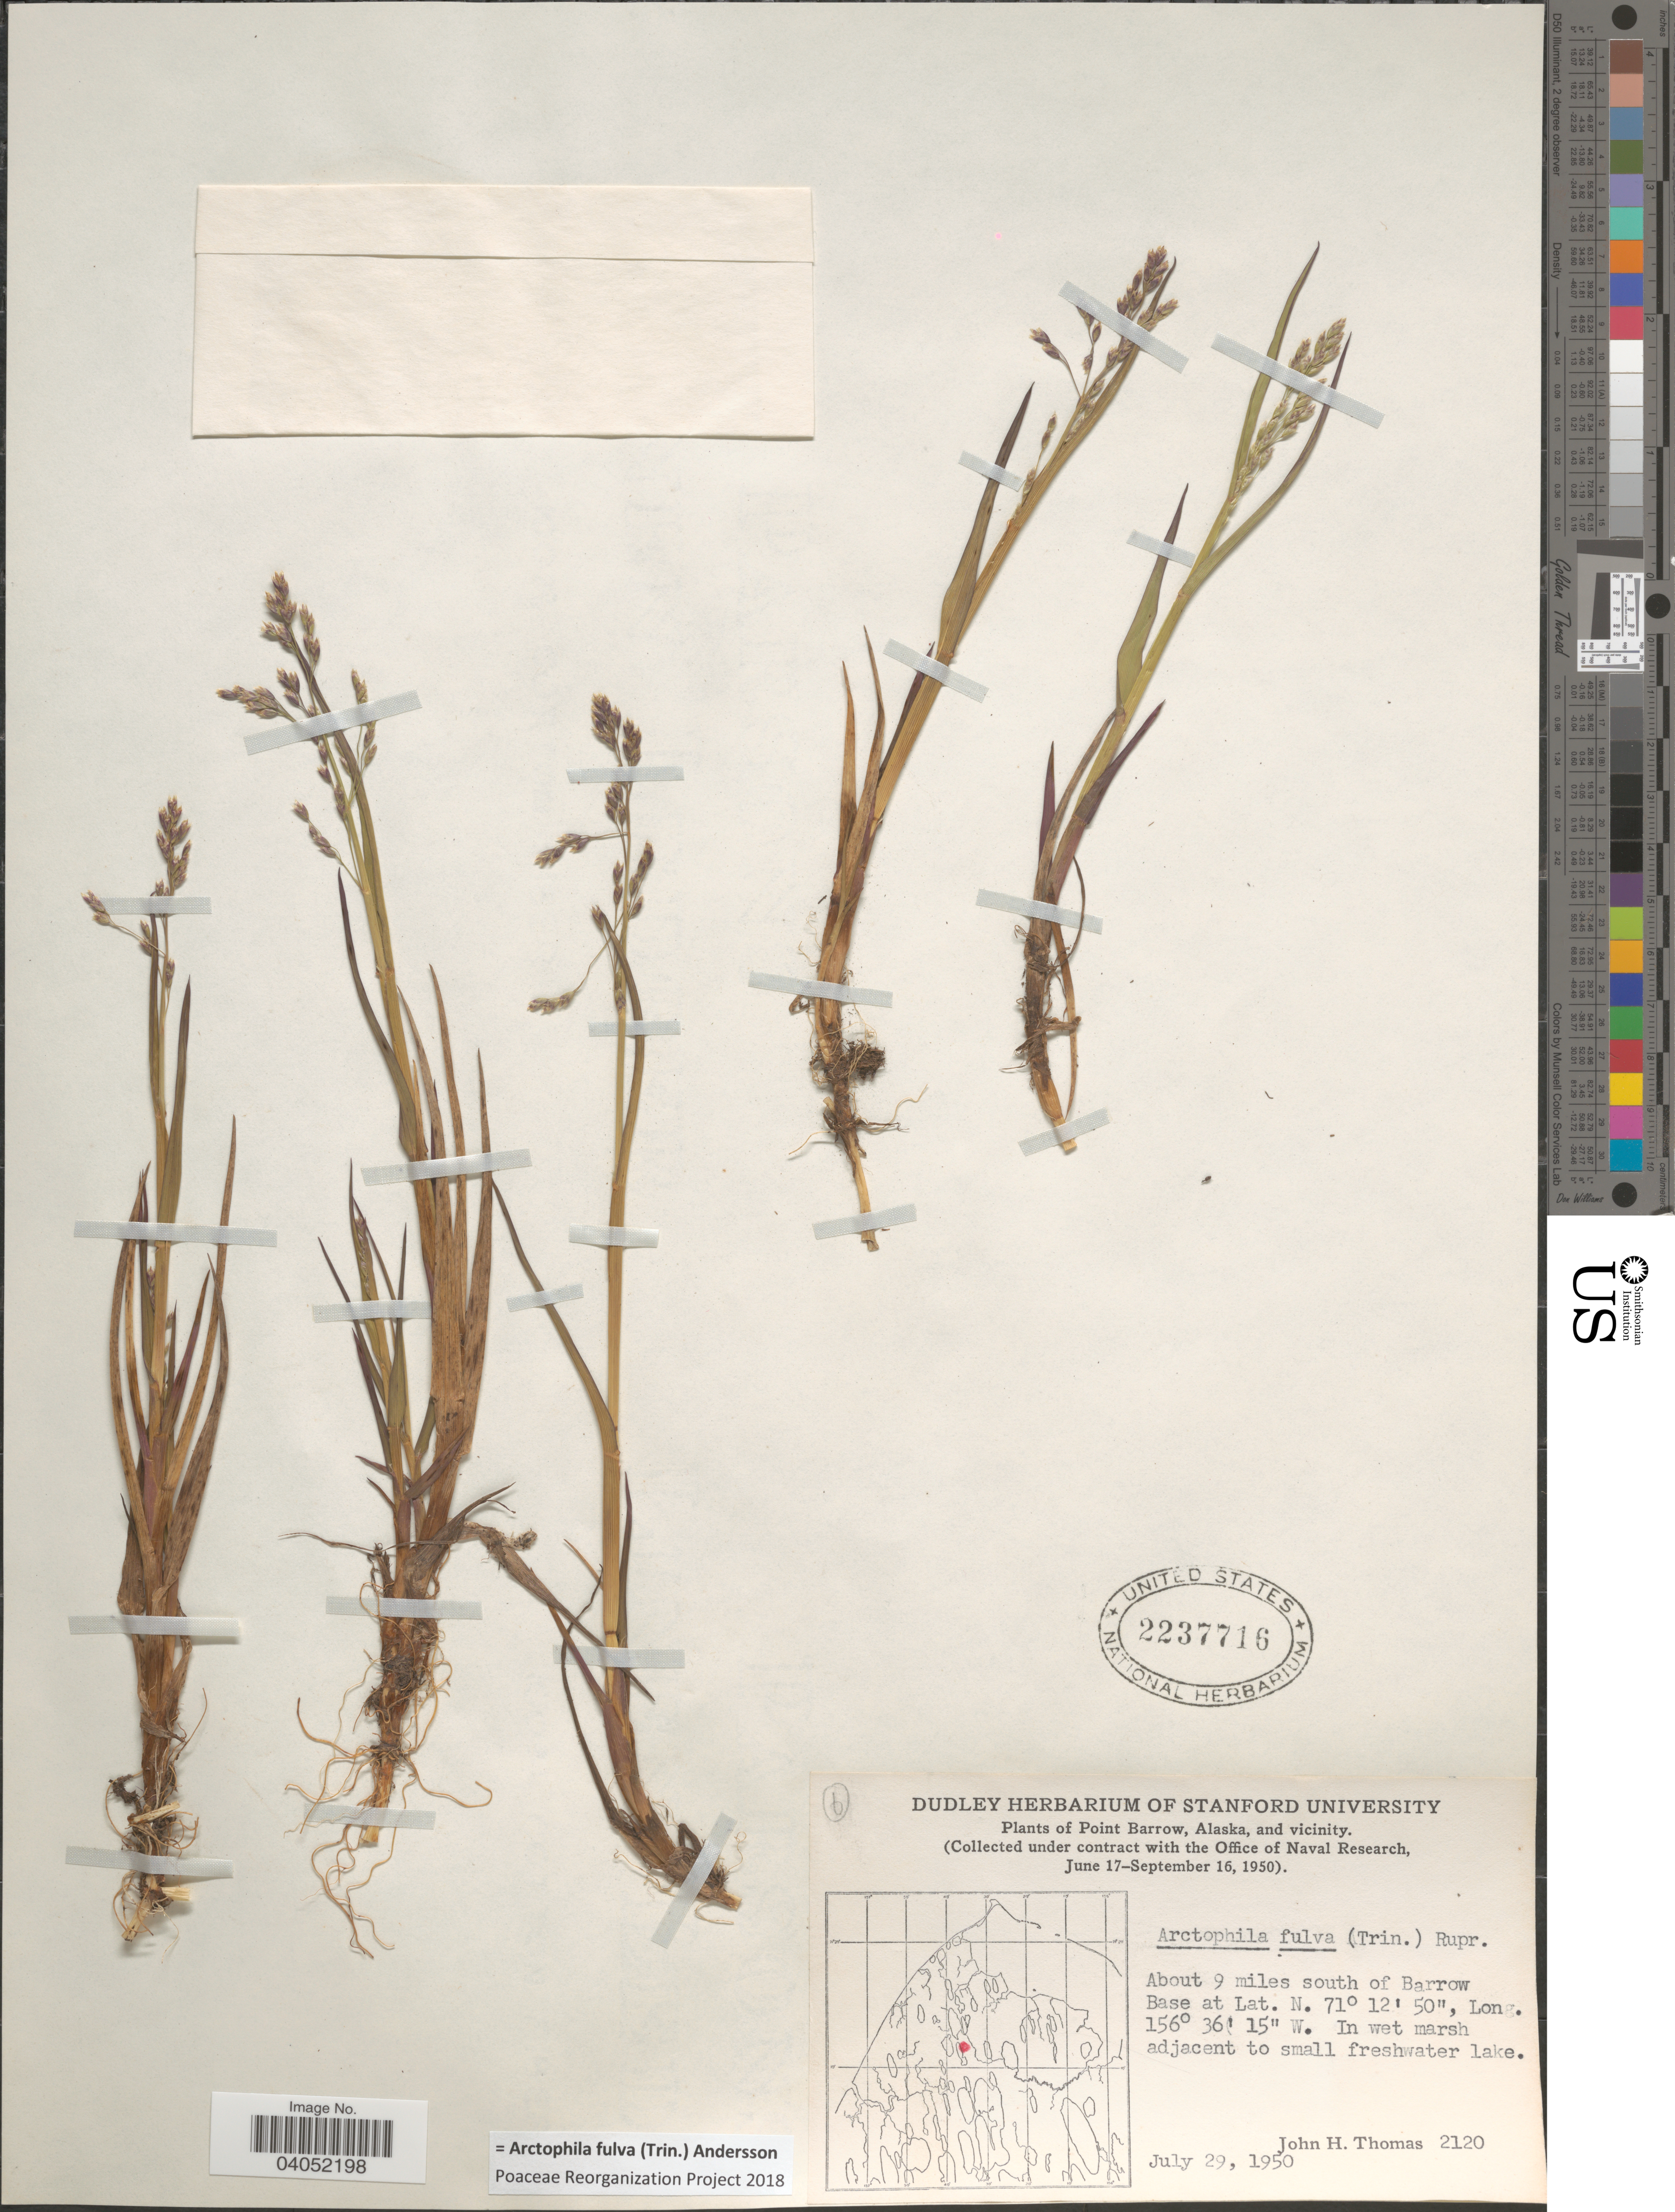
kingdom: Plantae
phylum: Tracheophyta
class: Liliopsida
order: Poales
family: Poaceae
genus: Arctophila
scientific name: Arctophila fulva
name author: (Trin.) Andersson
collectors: J. H. Thomas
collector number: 2120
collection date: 1950-07-29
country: United States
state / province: Alaska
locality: Point Barrow, Alaska and vicinity. About 9 miles south of Barrow Base.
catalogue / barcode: US 2237716